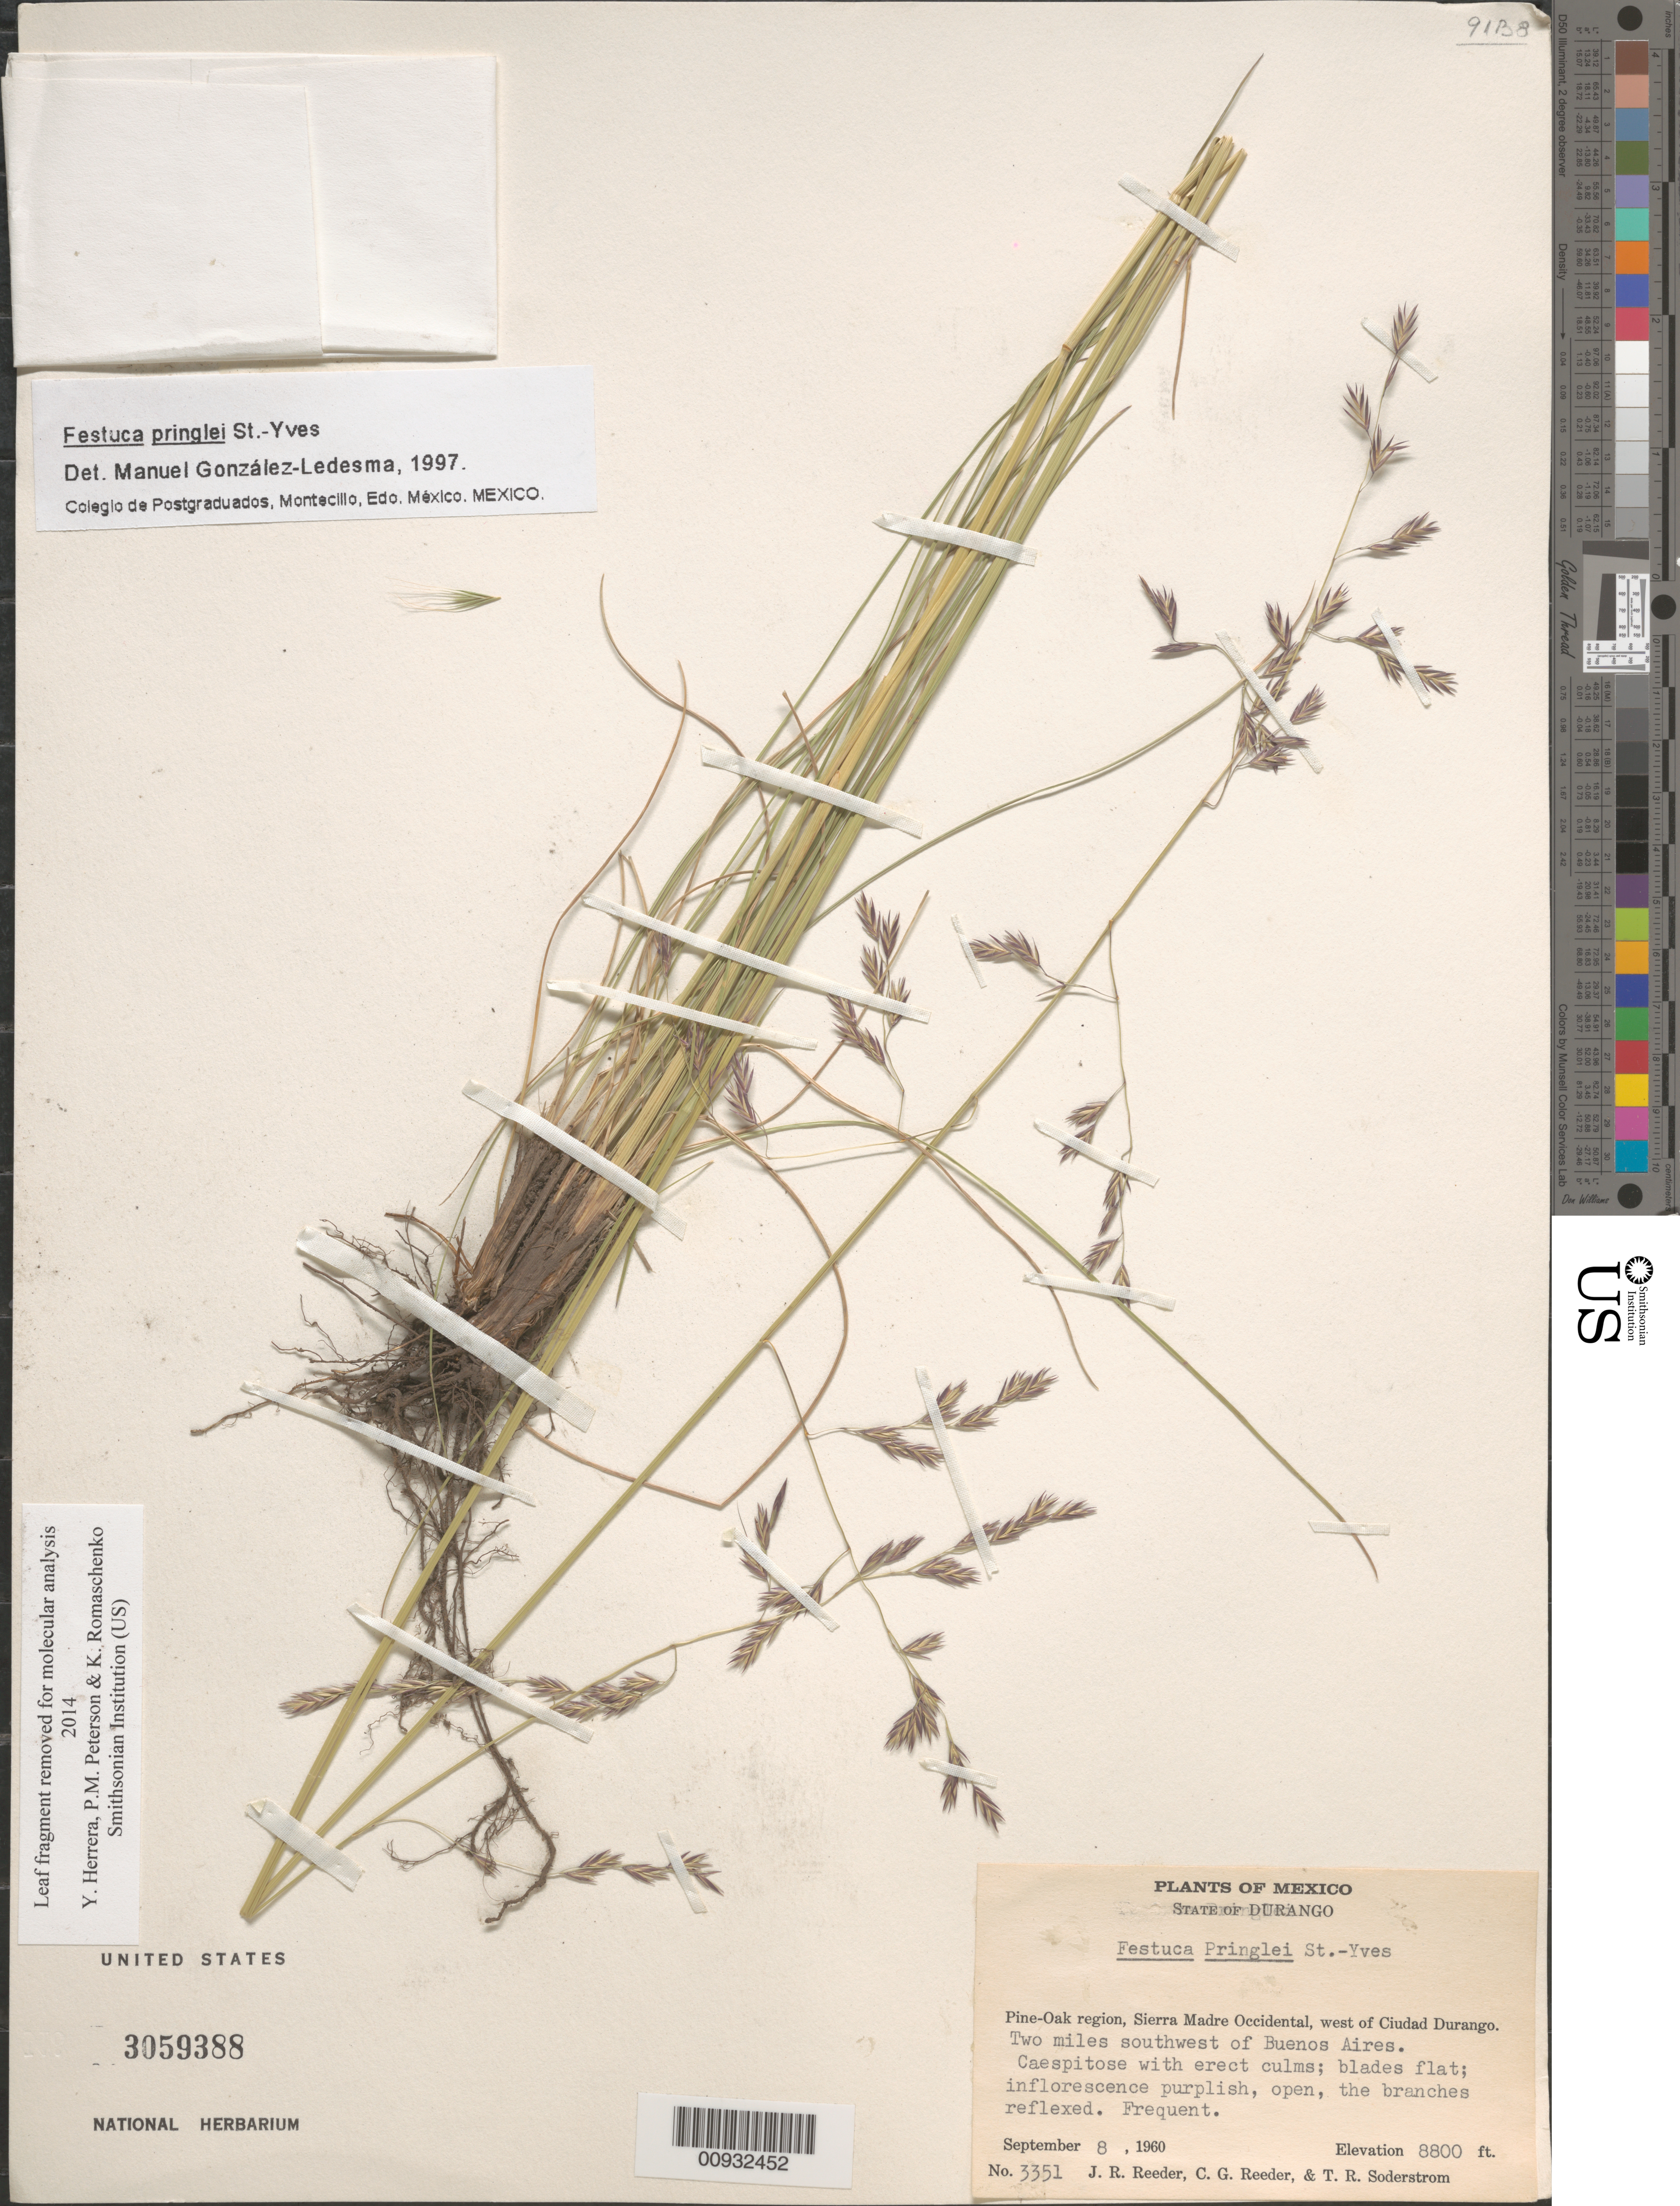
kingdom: Plantae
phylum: Tracheophyta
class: Liliopsida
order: Poales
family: Poaceae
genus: Festuca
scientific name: Festuca pringlei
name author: Saint-Yves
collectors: J. R. Reeder, C. G. Reeder & T. R. Soderstrom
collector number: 3351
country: Mexico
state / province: Durango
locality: SW of Buenos Aires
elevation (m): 2682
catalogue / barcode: US 3059388